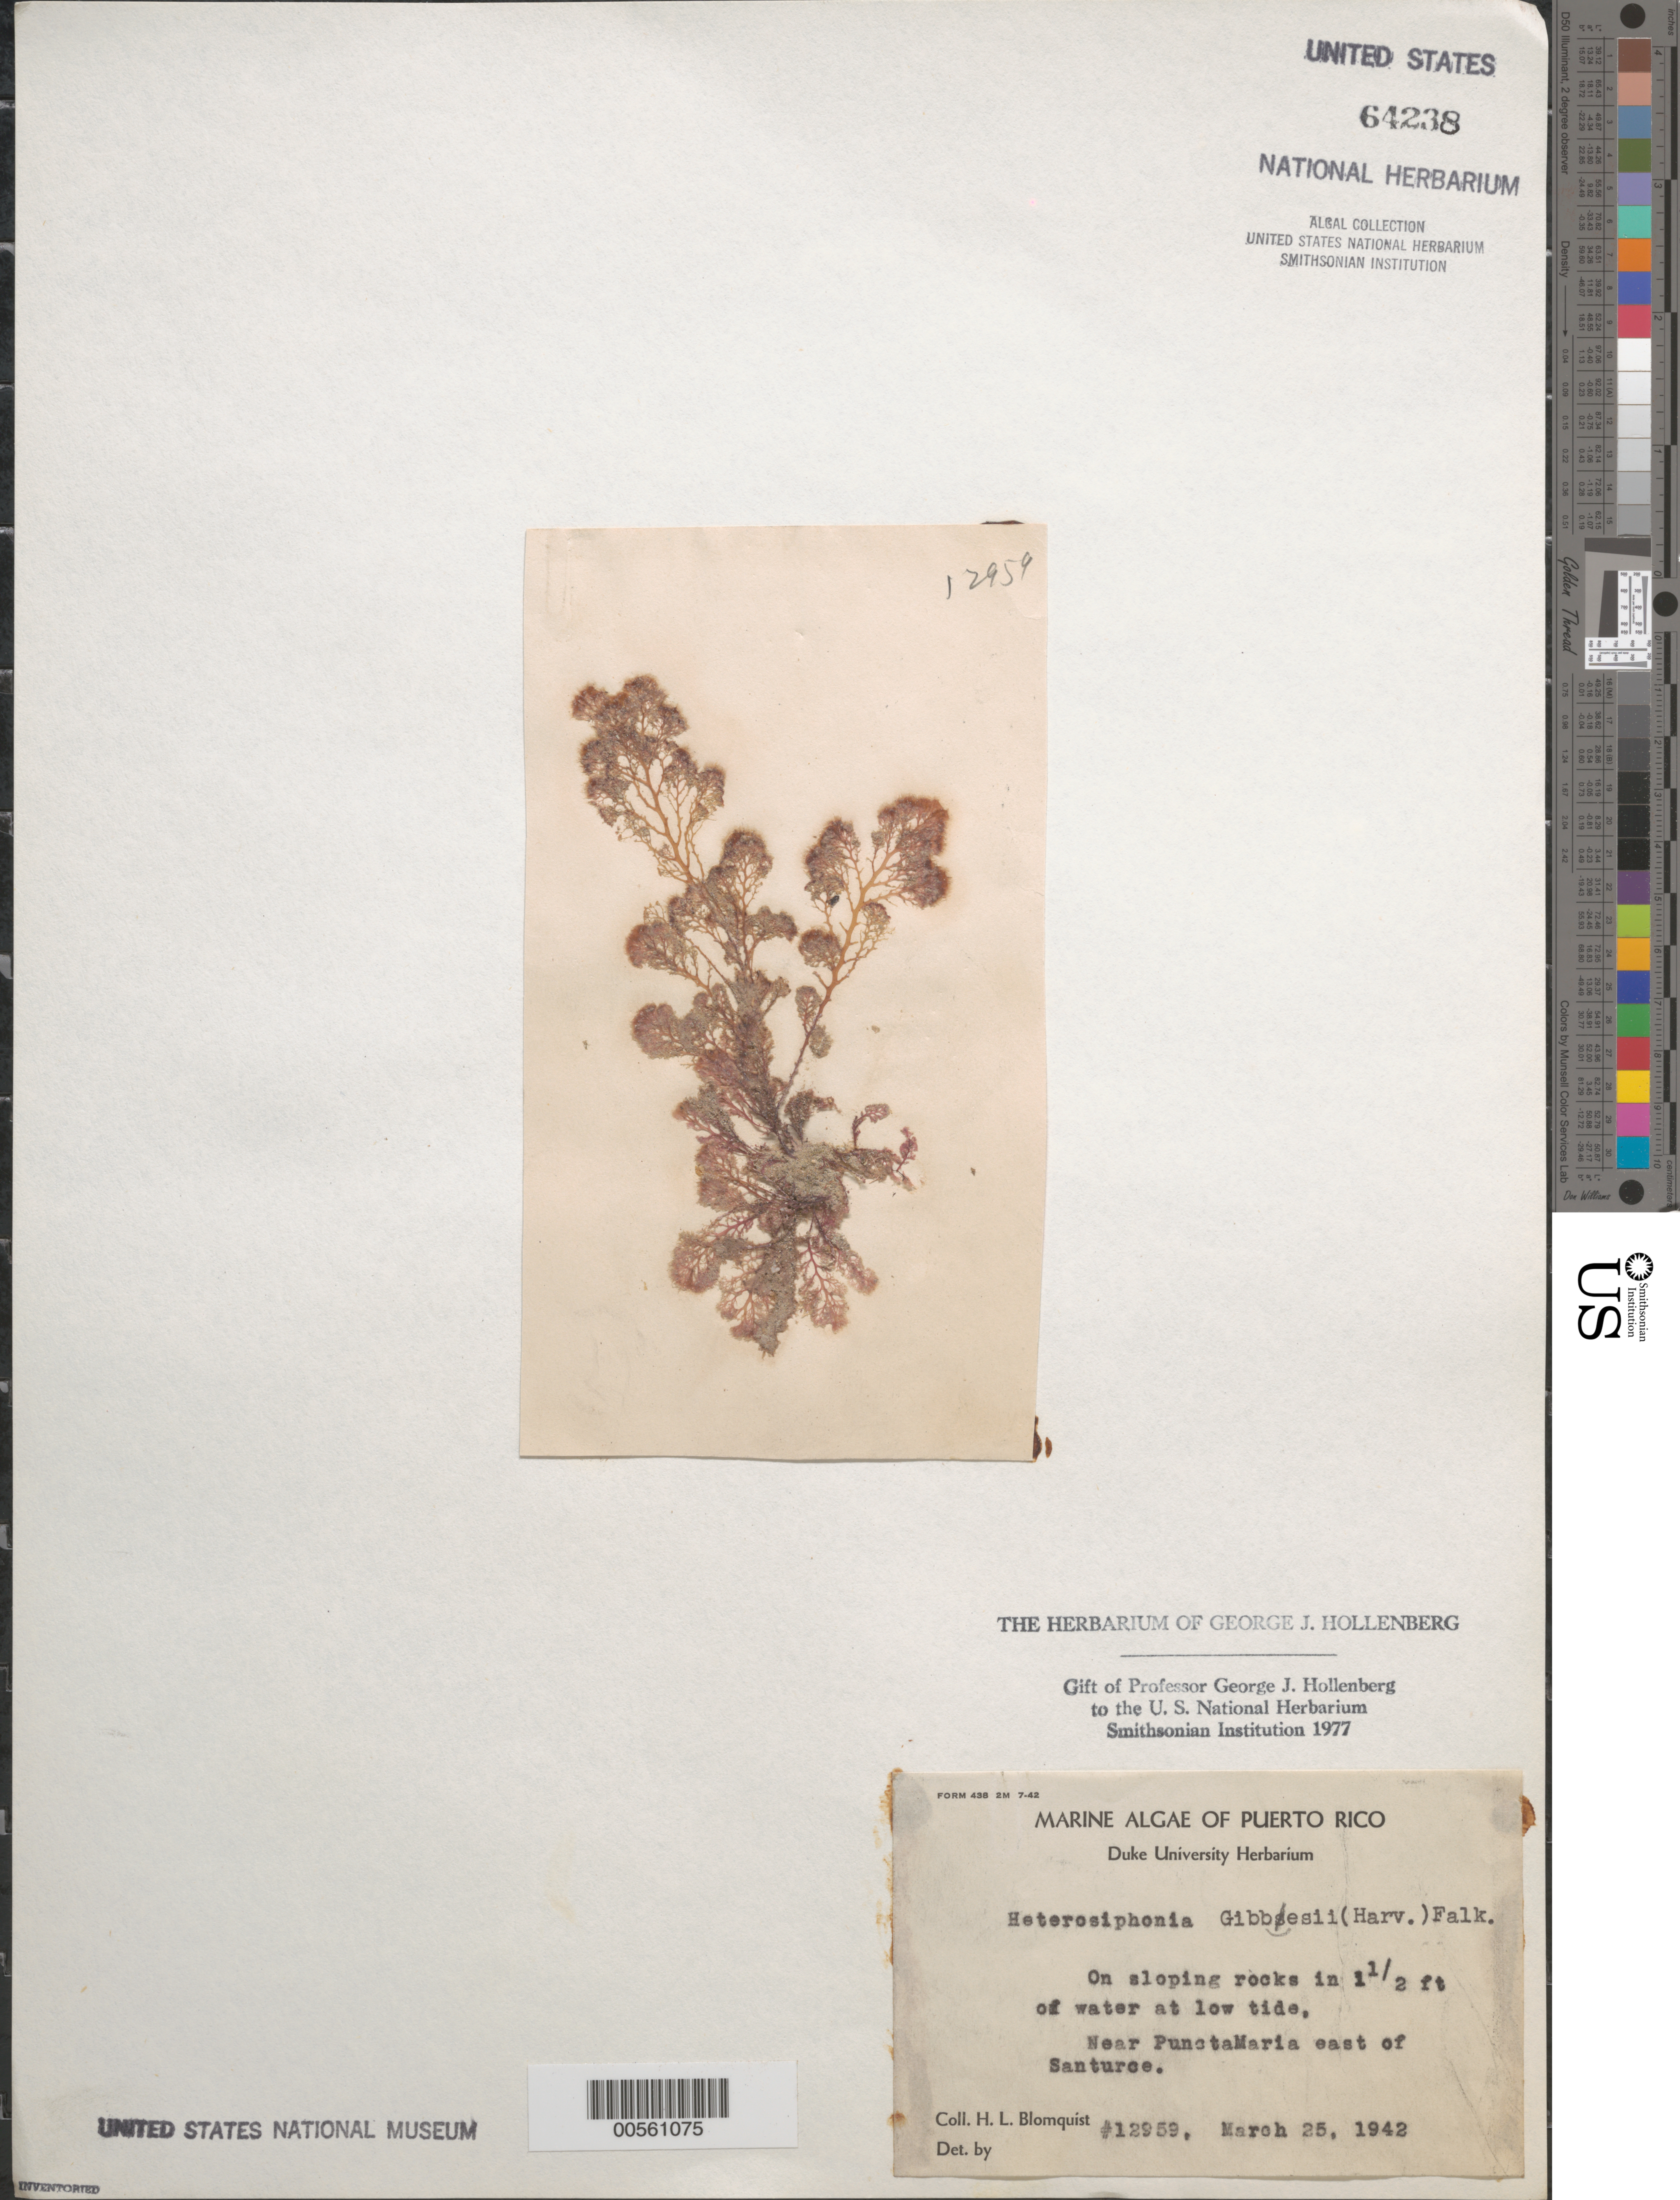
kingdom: Plantae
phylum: Rhodophyta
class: Florideophyceae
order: Ceramiales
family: Dasyaceae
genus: Heterosiphonia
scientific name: Heterosiphonia gibbesii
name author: (Harv.)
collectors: H. Blomquist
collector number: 12959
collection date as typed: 25 Mar 1942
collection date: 1942-03-25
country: Puerto Rico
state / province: San Juan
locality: Near punta maria, east of santurce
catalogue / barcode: US 64238